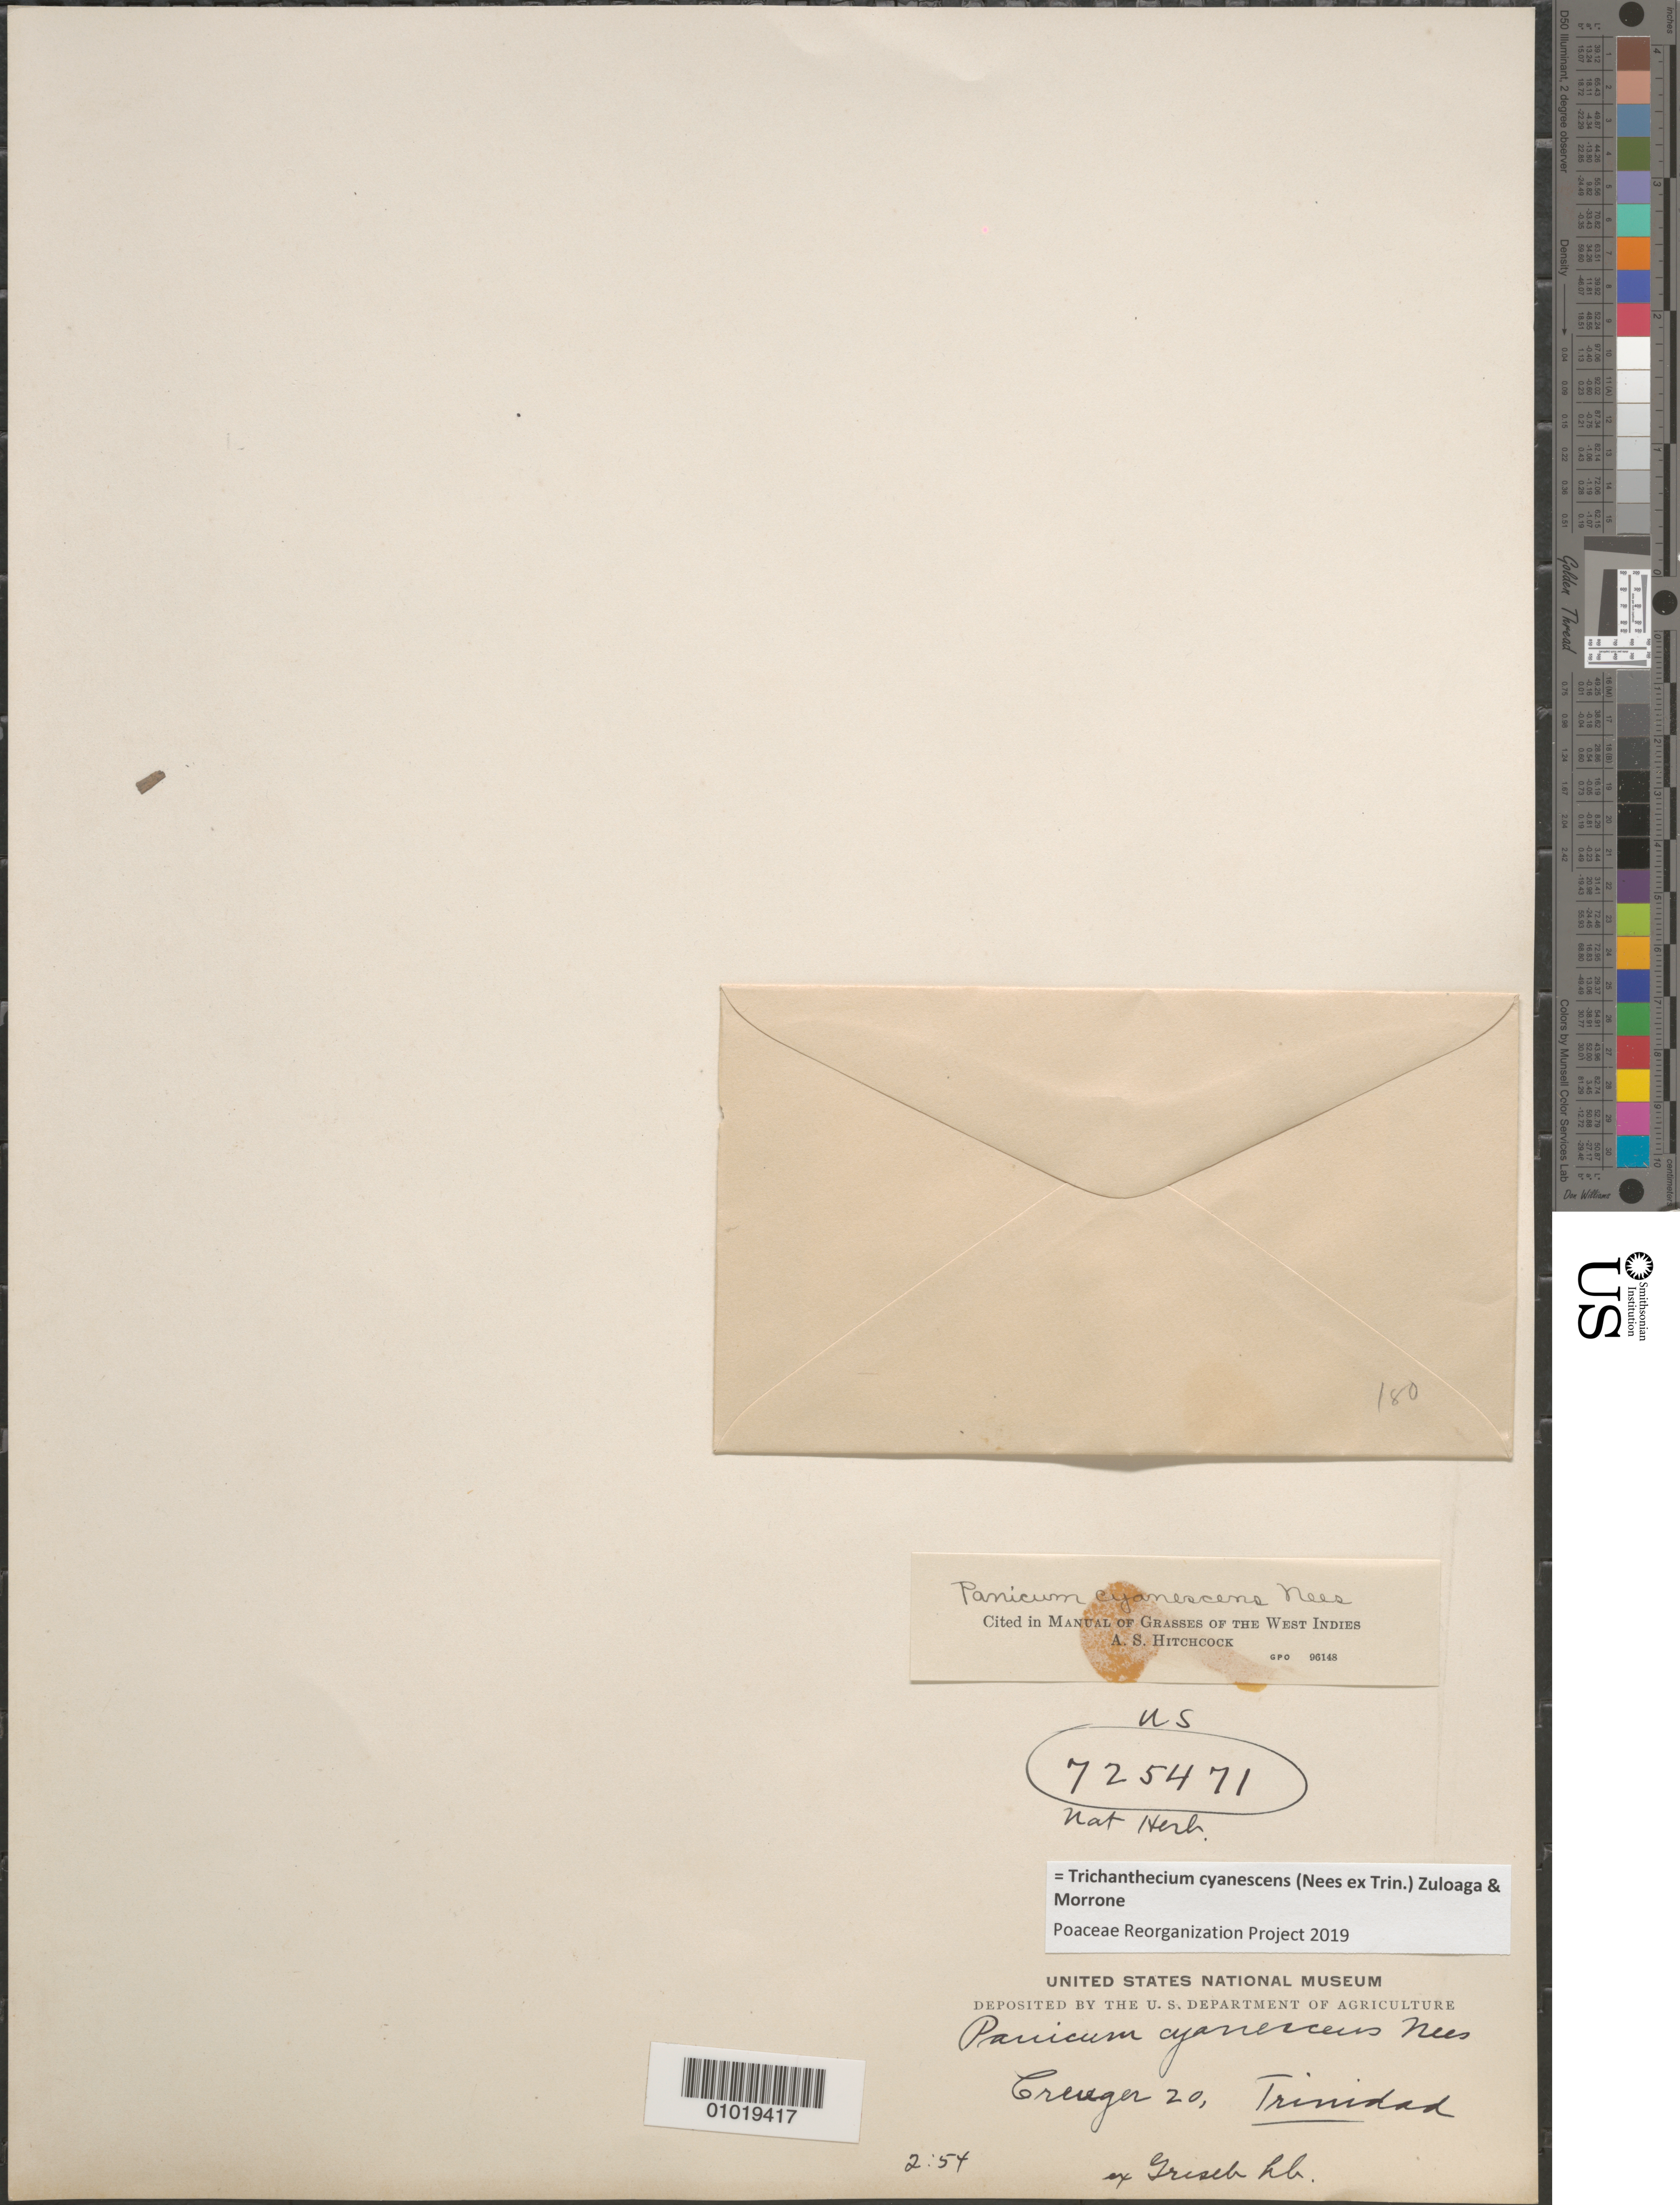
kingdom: Plantae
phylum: Tracheophyta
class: Liliopsida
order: Poales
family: Poaceae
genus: Panicum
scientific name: Panicum cyanescens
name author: Nees ex Trin.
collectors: H. Crüger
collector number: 20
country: Trinidad and Tobago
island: Trinidad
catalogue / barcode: US 725471